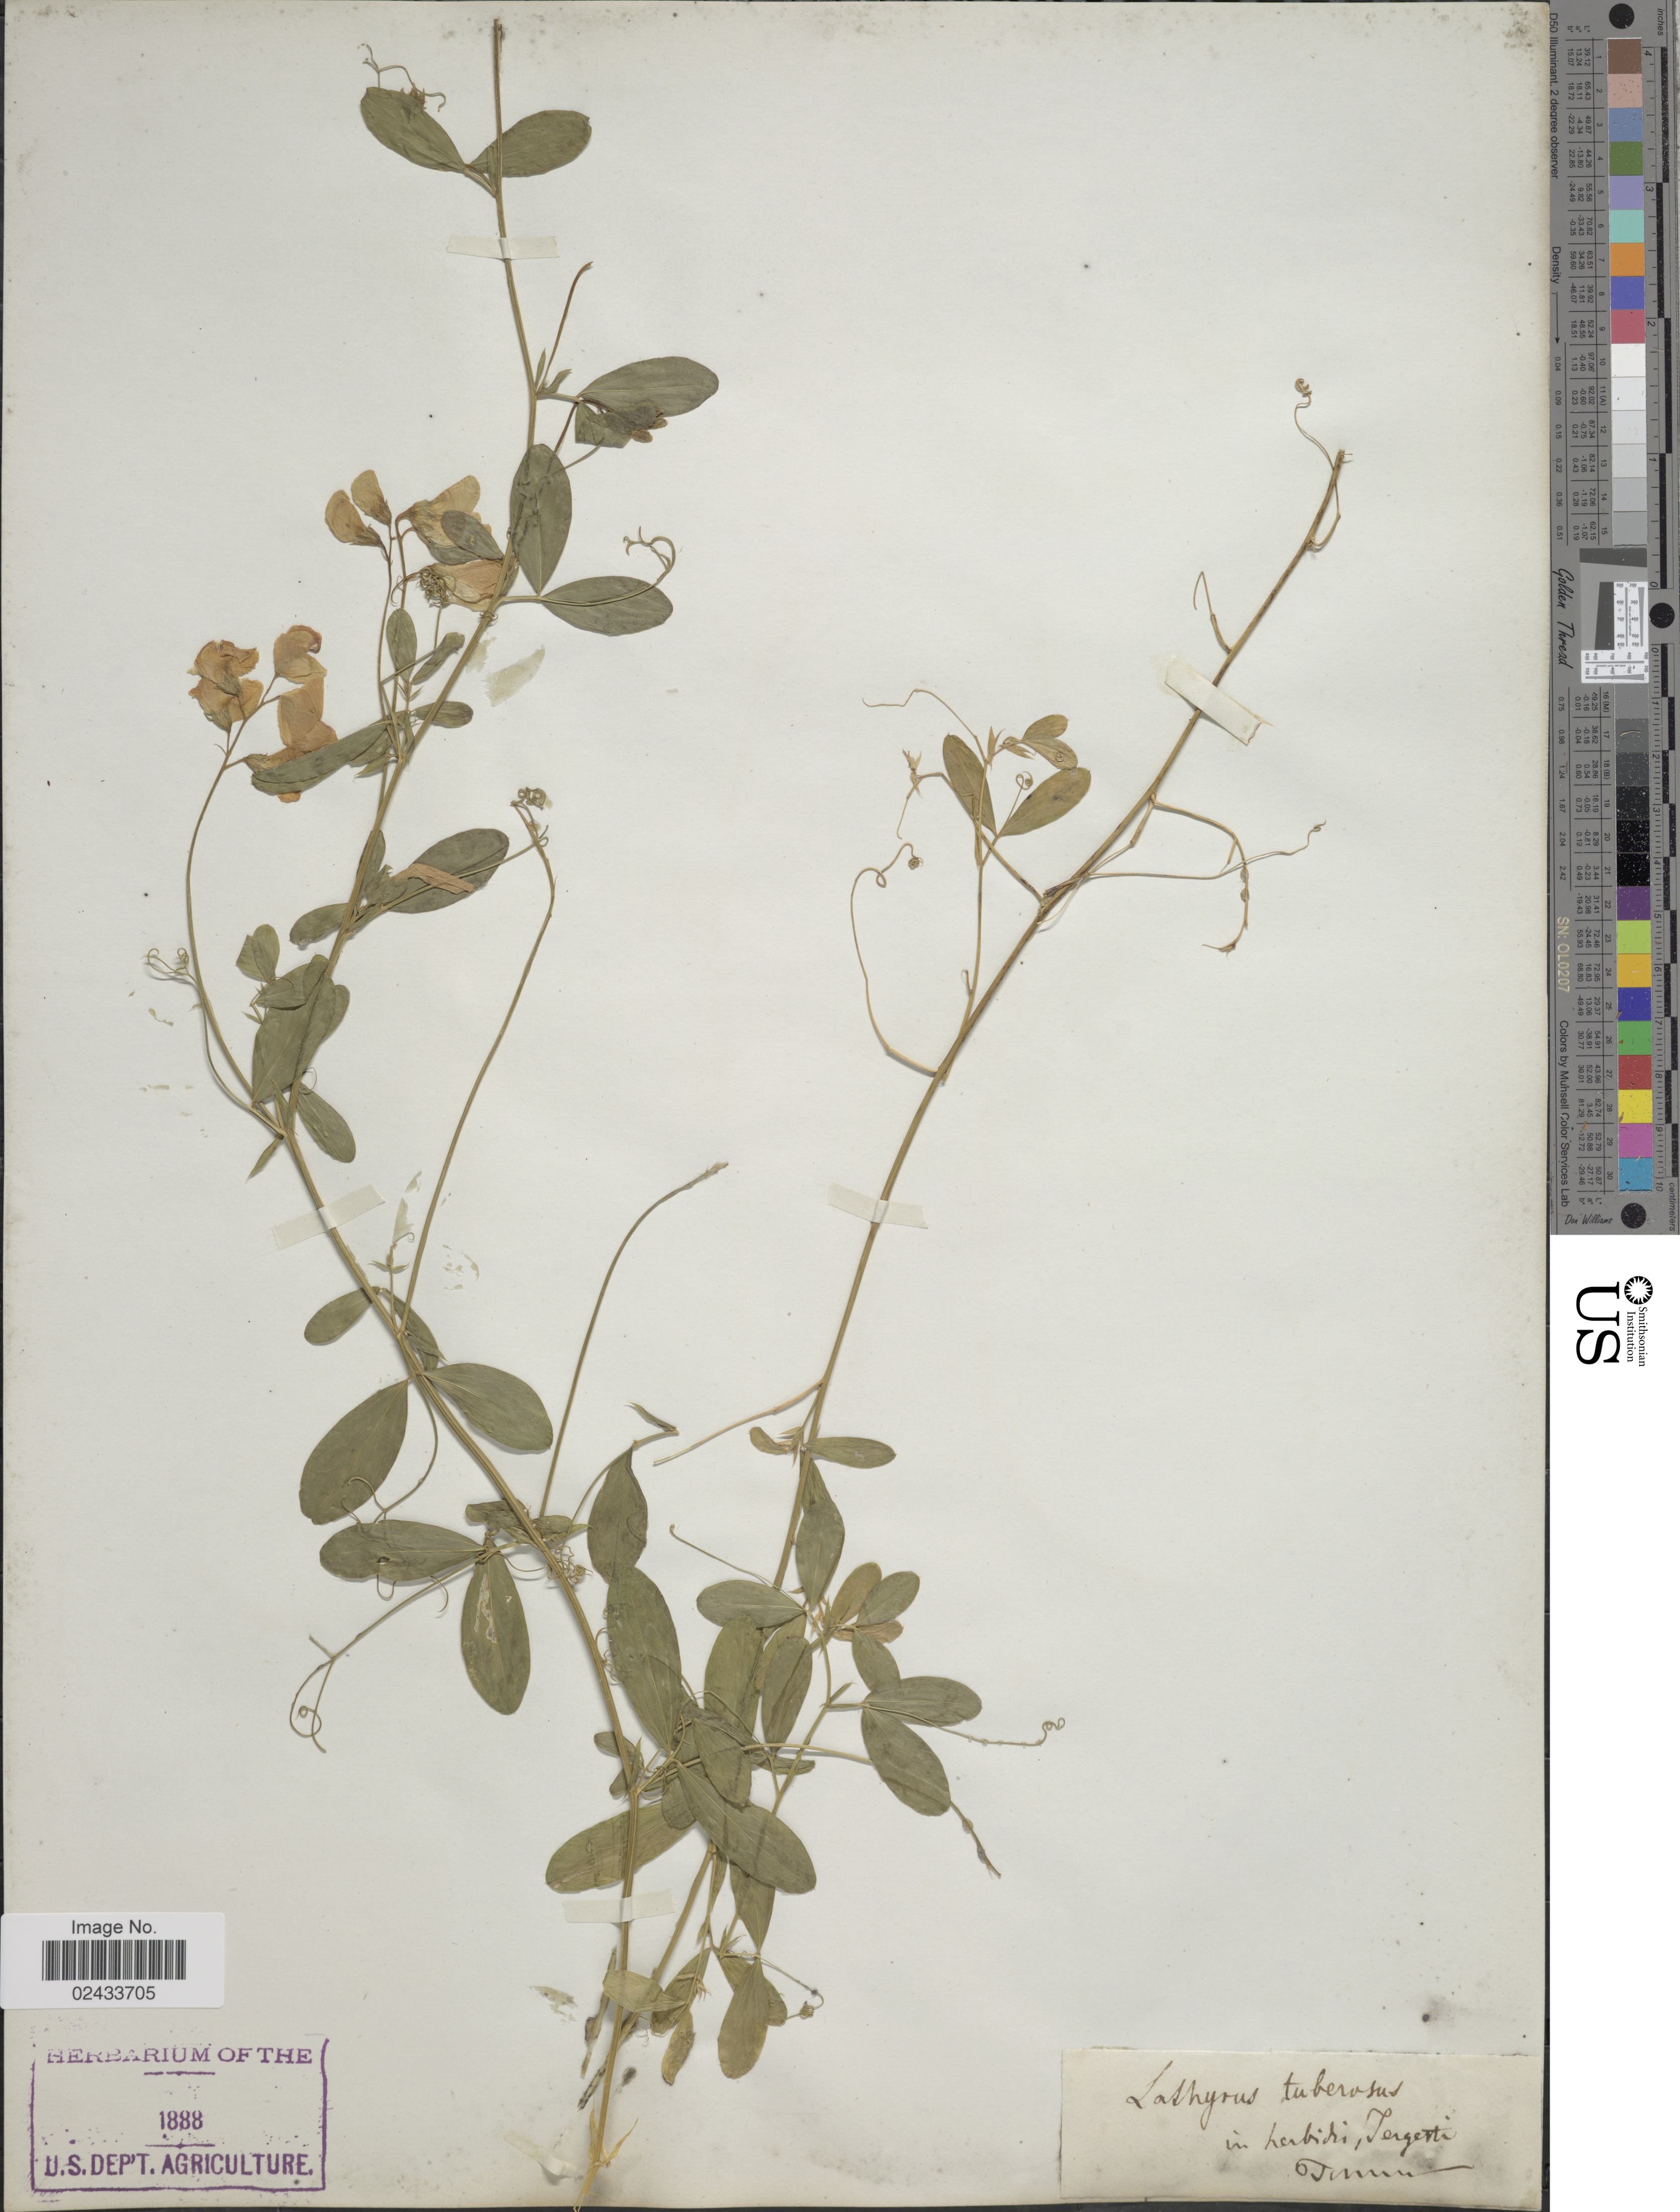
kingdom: Plantae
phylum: Tracheophyta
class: Magnoliopsida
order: Fabales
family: Fabaceae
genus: Lathyrus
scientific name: Lathyrus tuberosus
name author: L.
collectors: Tommasini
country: Italy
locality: Tergesti